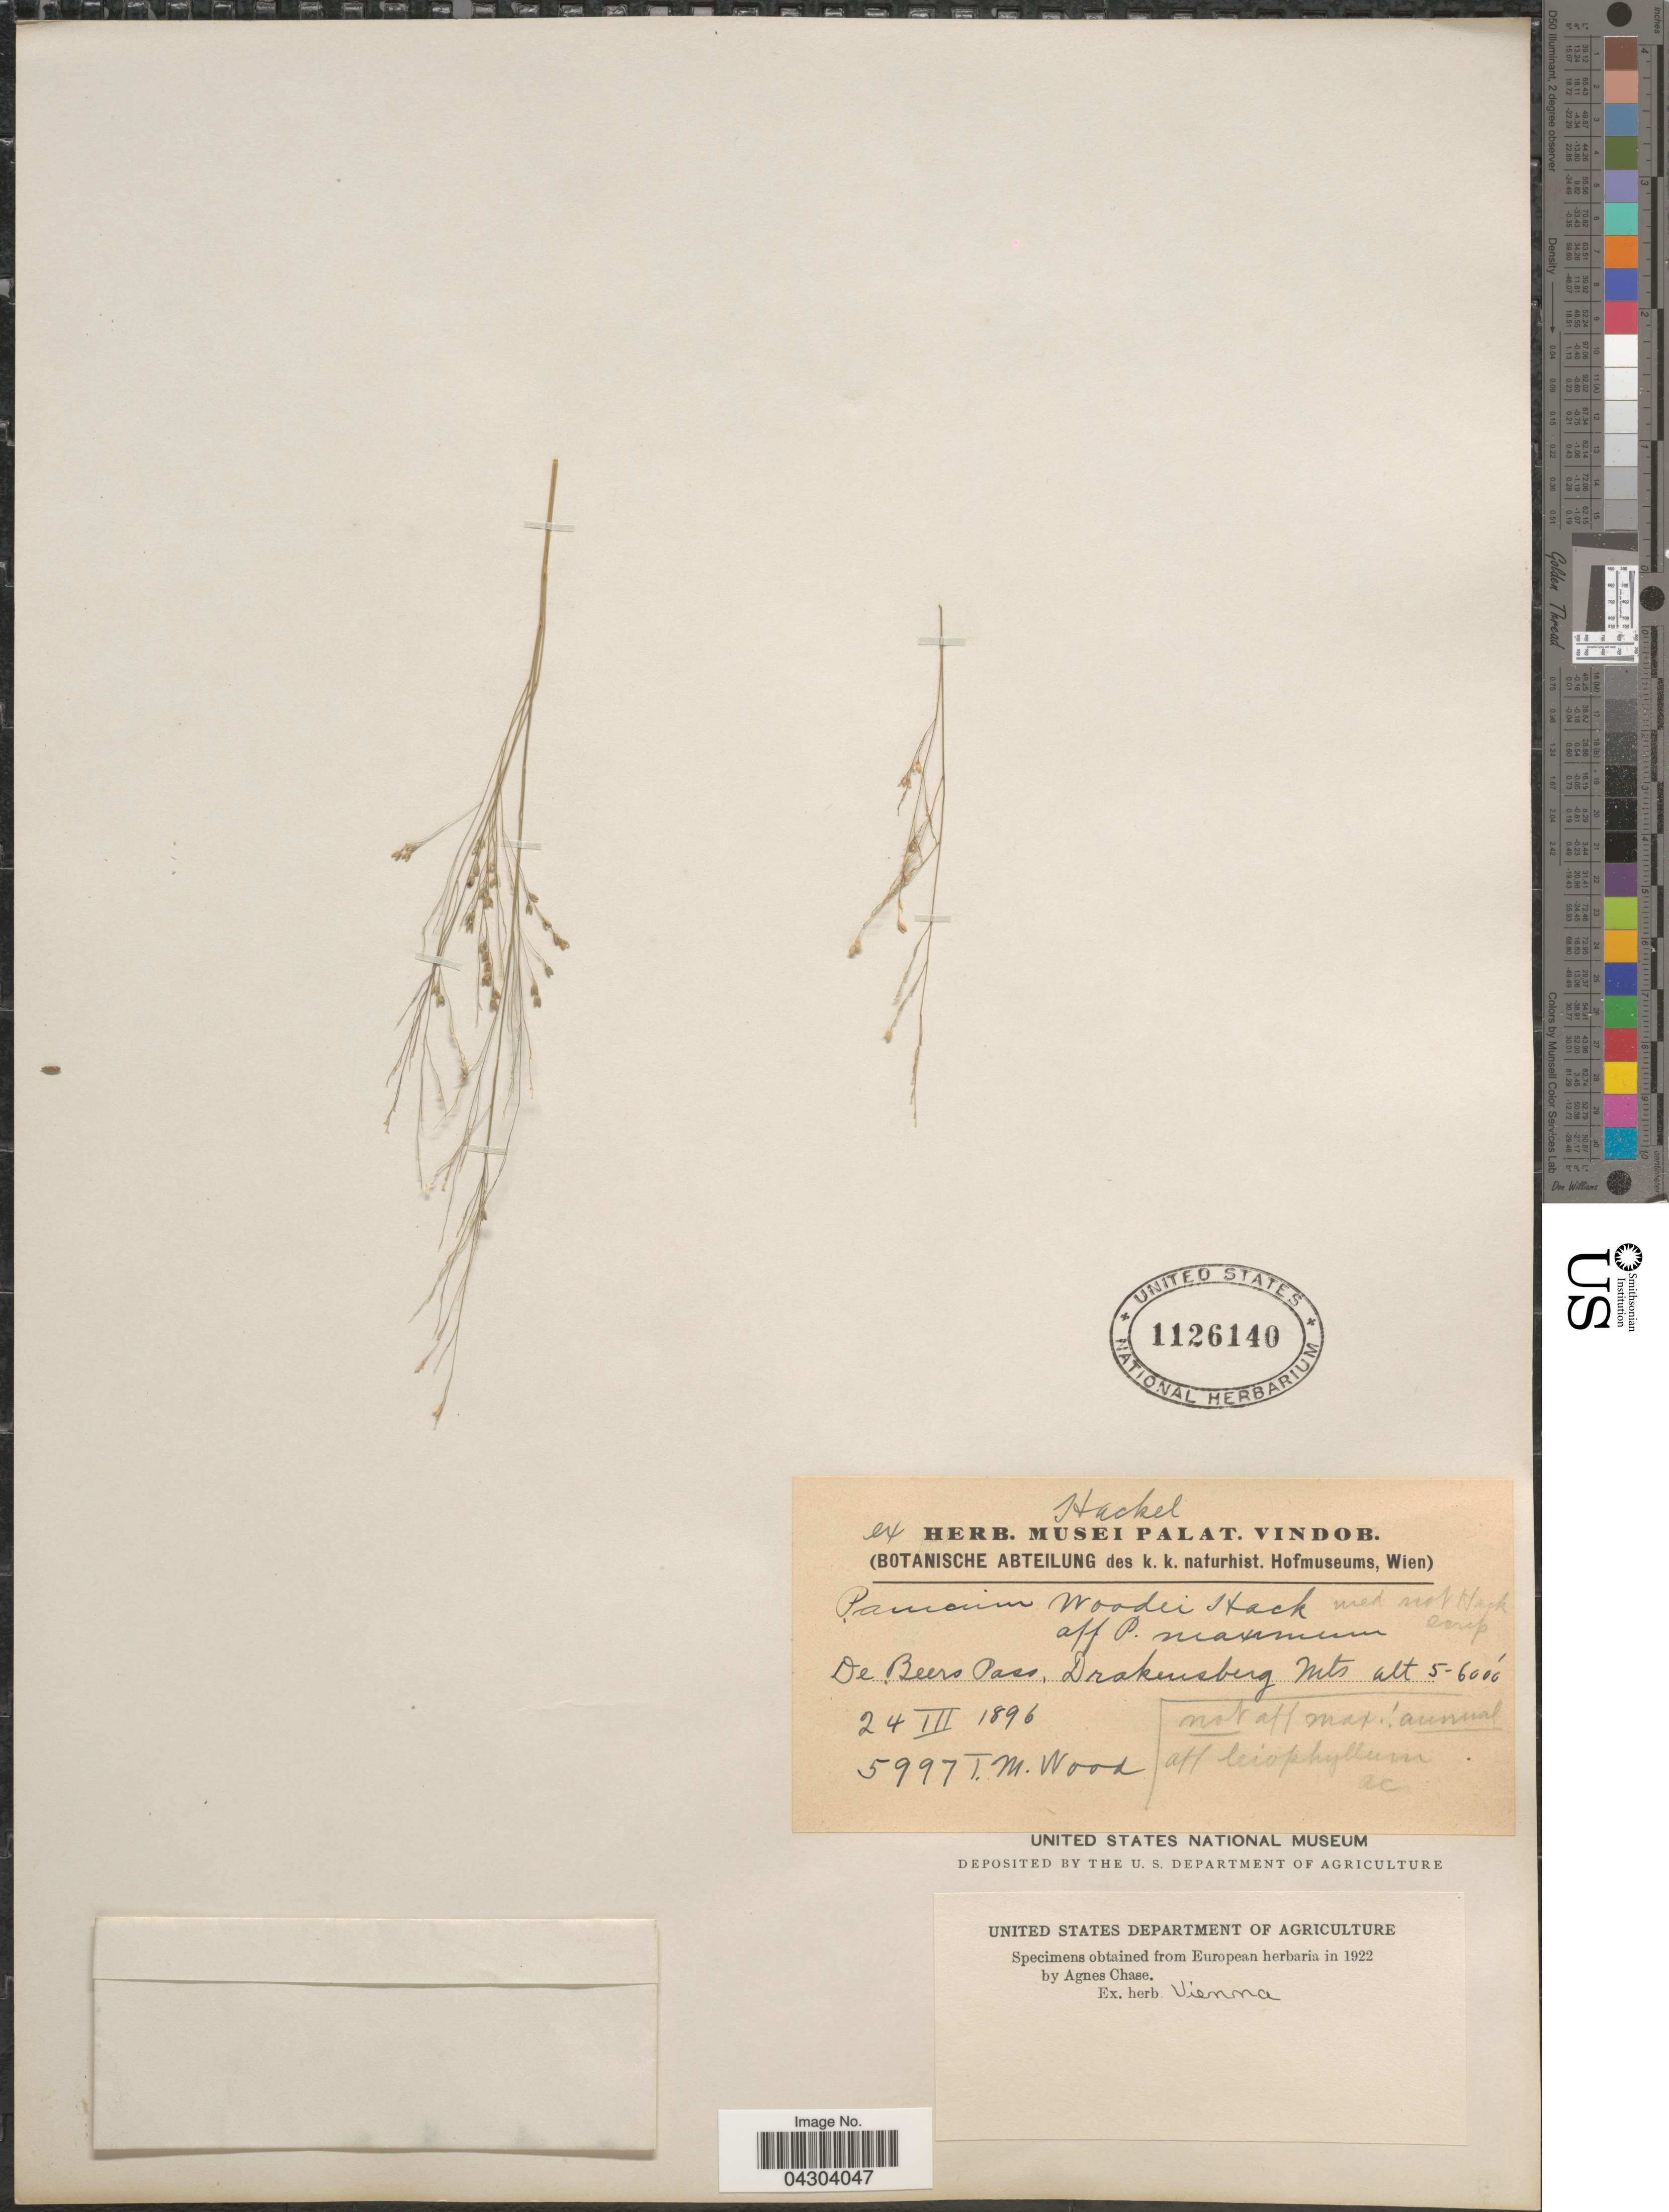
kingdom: Plantae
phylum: Tracheophyta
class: Liliopsida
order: Poales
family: Poaceae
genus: Panicum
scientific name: Panicum sp.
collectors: T. Wood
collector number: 5997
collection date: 1896-03-24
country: South Africa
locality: De Beers Pass, Drakensburg Mts.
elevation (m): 1524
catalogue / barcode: US 1126140